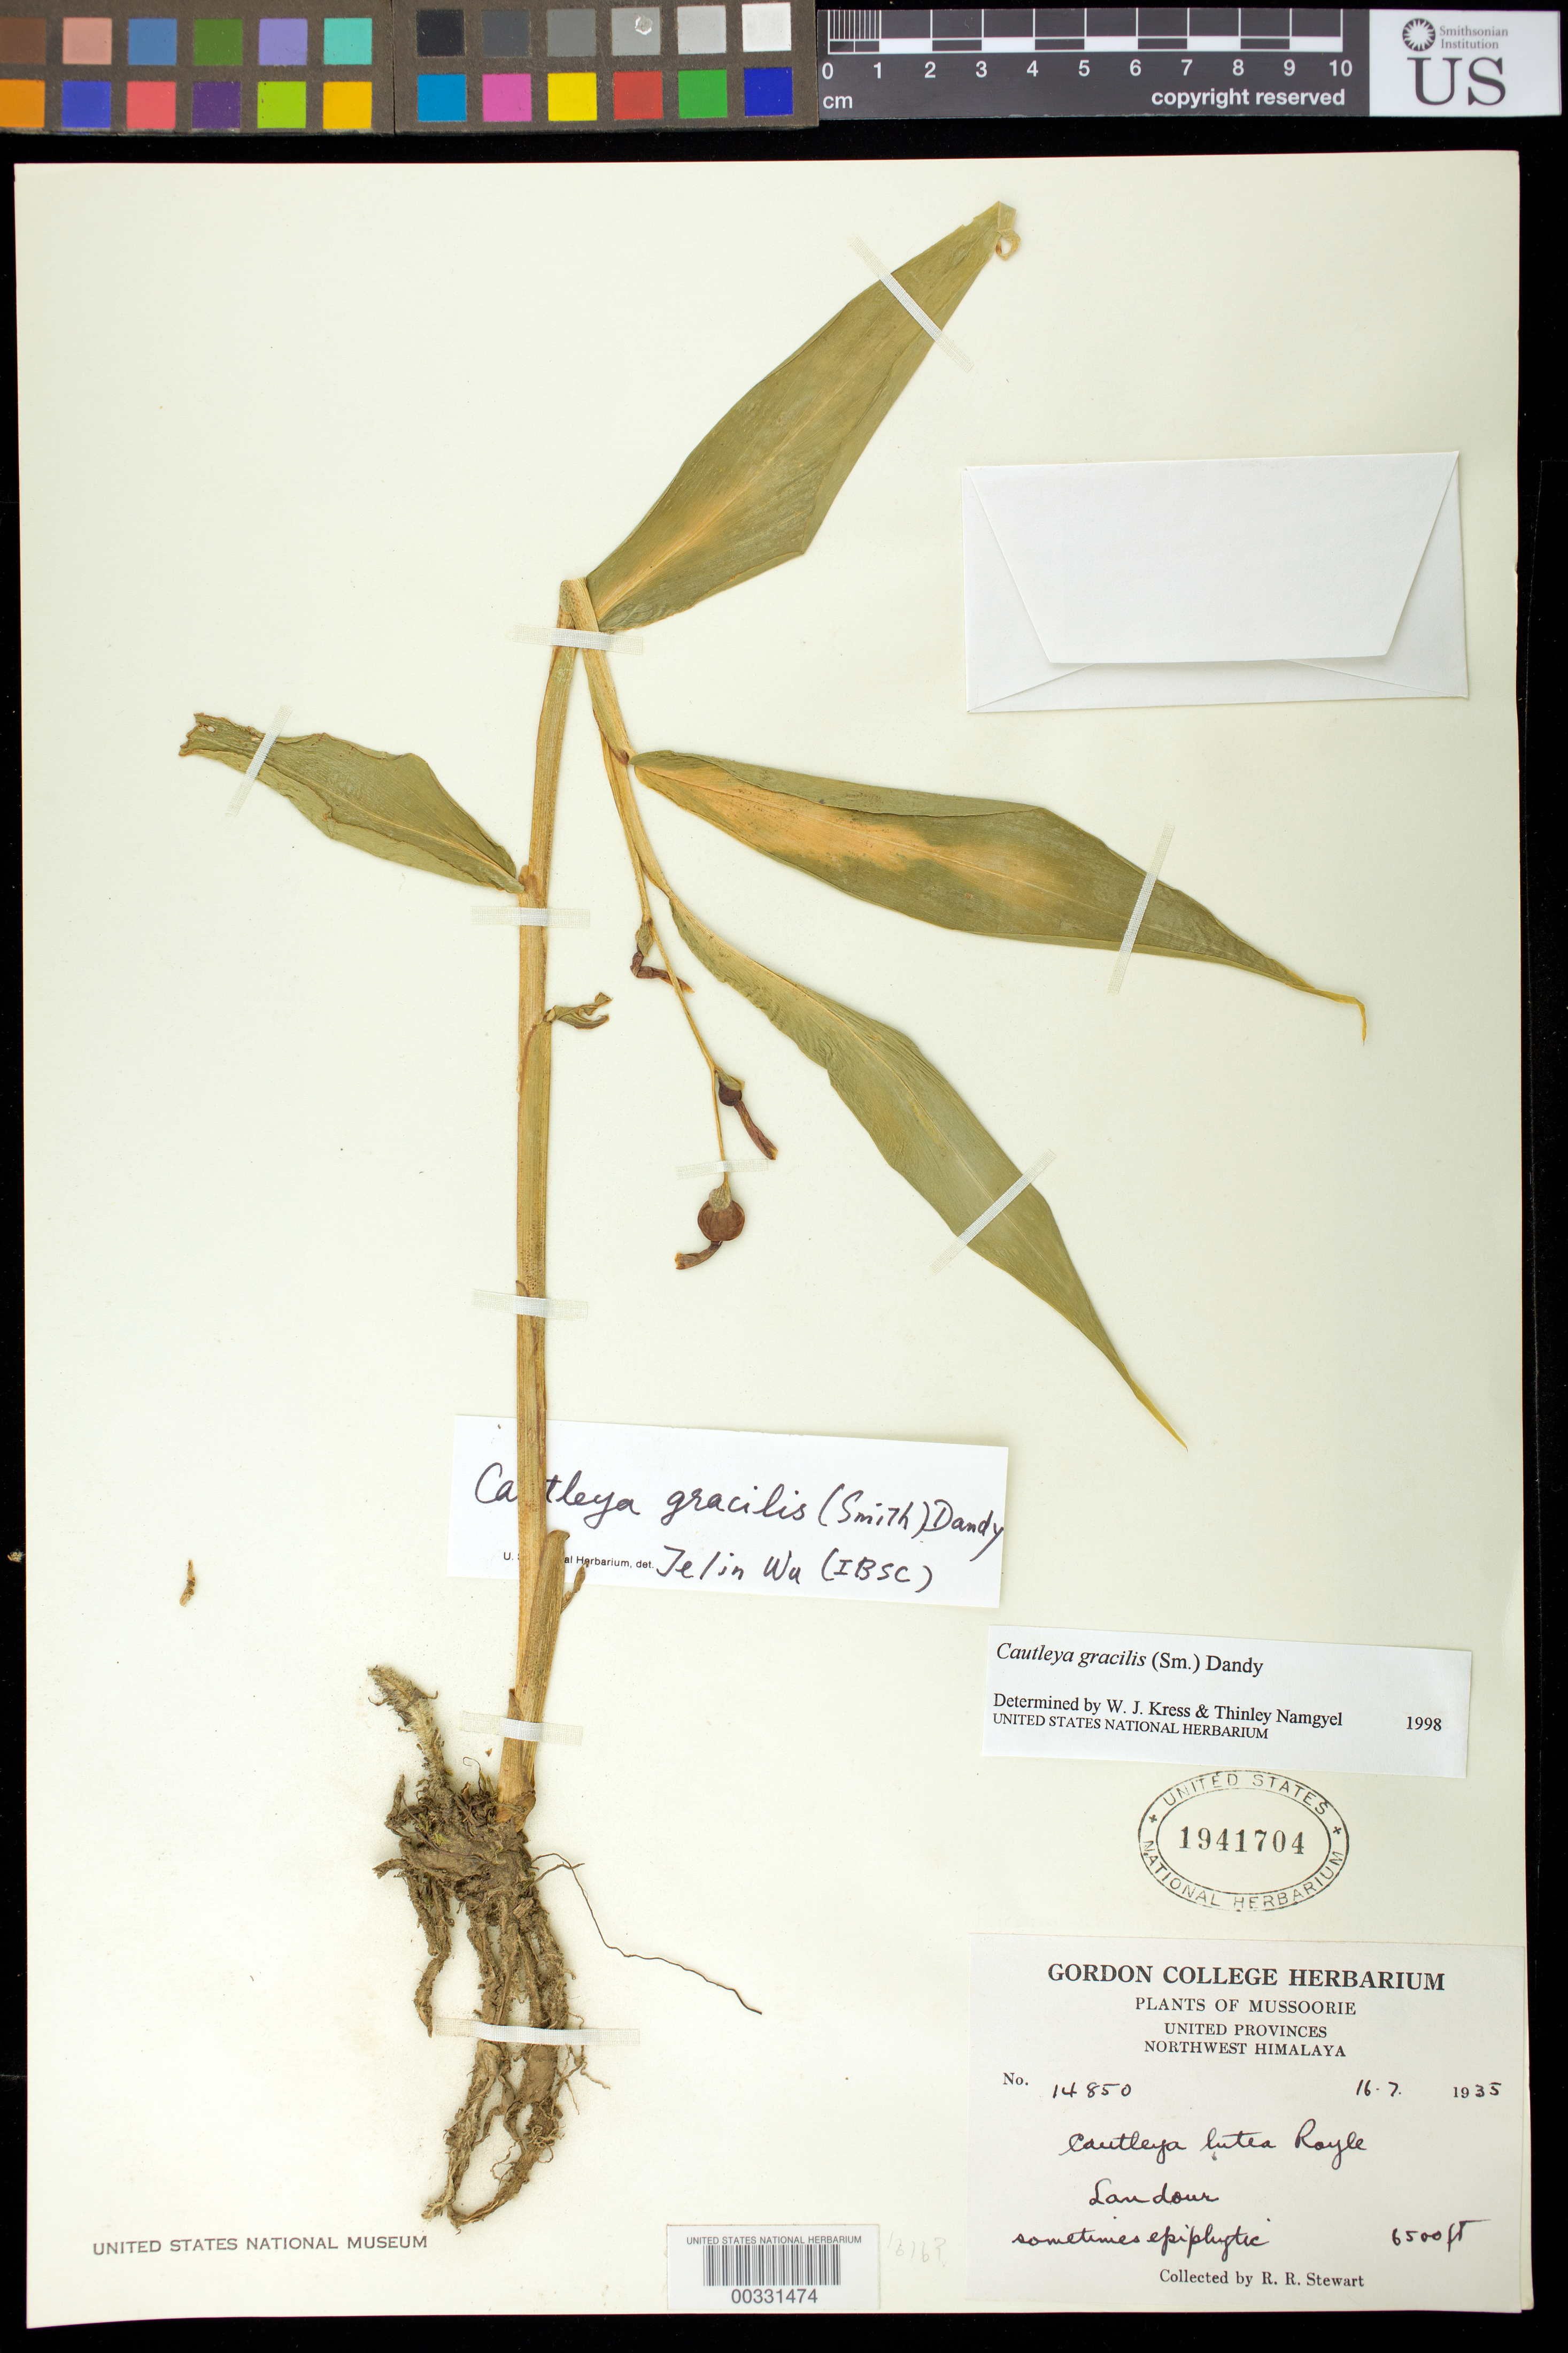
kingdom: Plantae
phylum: Tracheophyta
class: Liliopsida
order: Zingiberales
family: Zingiberaceae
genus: Cautleya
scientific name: Cautleya gracilis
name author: (Sm.) Dandy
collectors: R. R. Stewart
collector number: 14850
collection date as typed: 16 Jul 1935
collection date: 1935-07-16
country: India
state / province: Uttar Pradesh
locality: Plants of mussoorie, united provinces, northwest himalaya, landour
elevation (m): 1981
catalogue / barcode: US 1941704